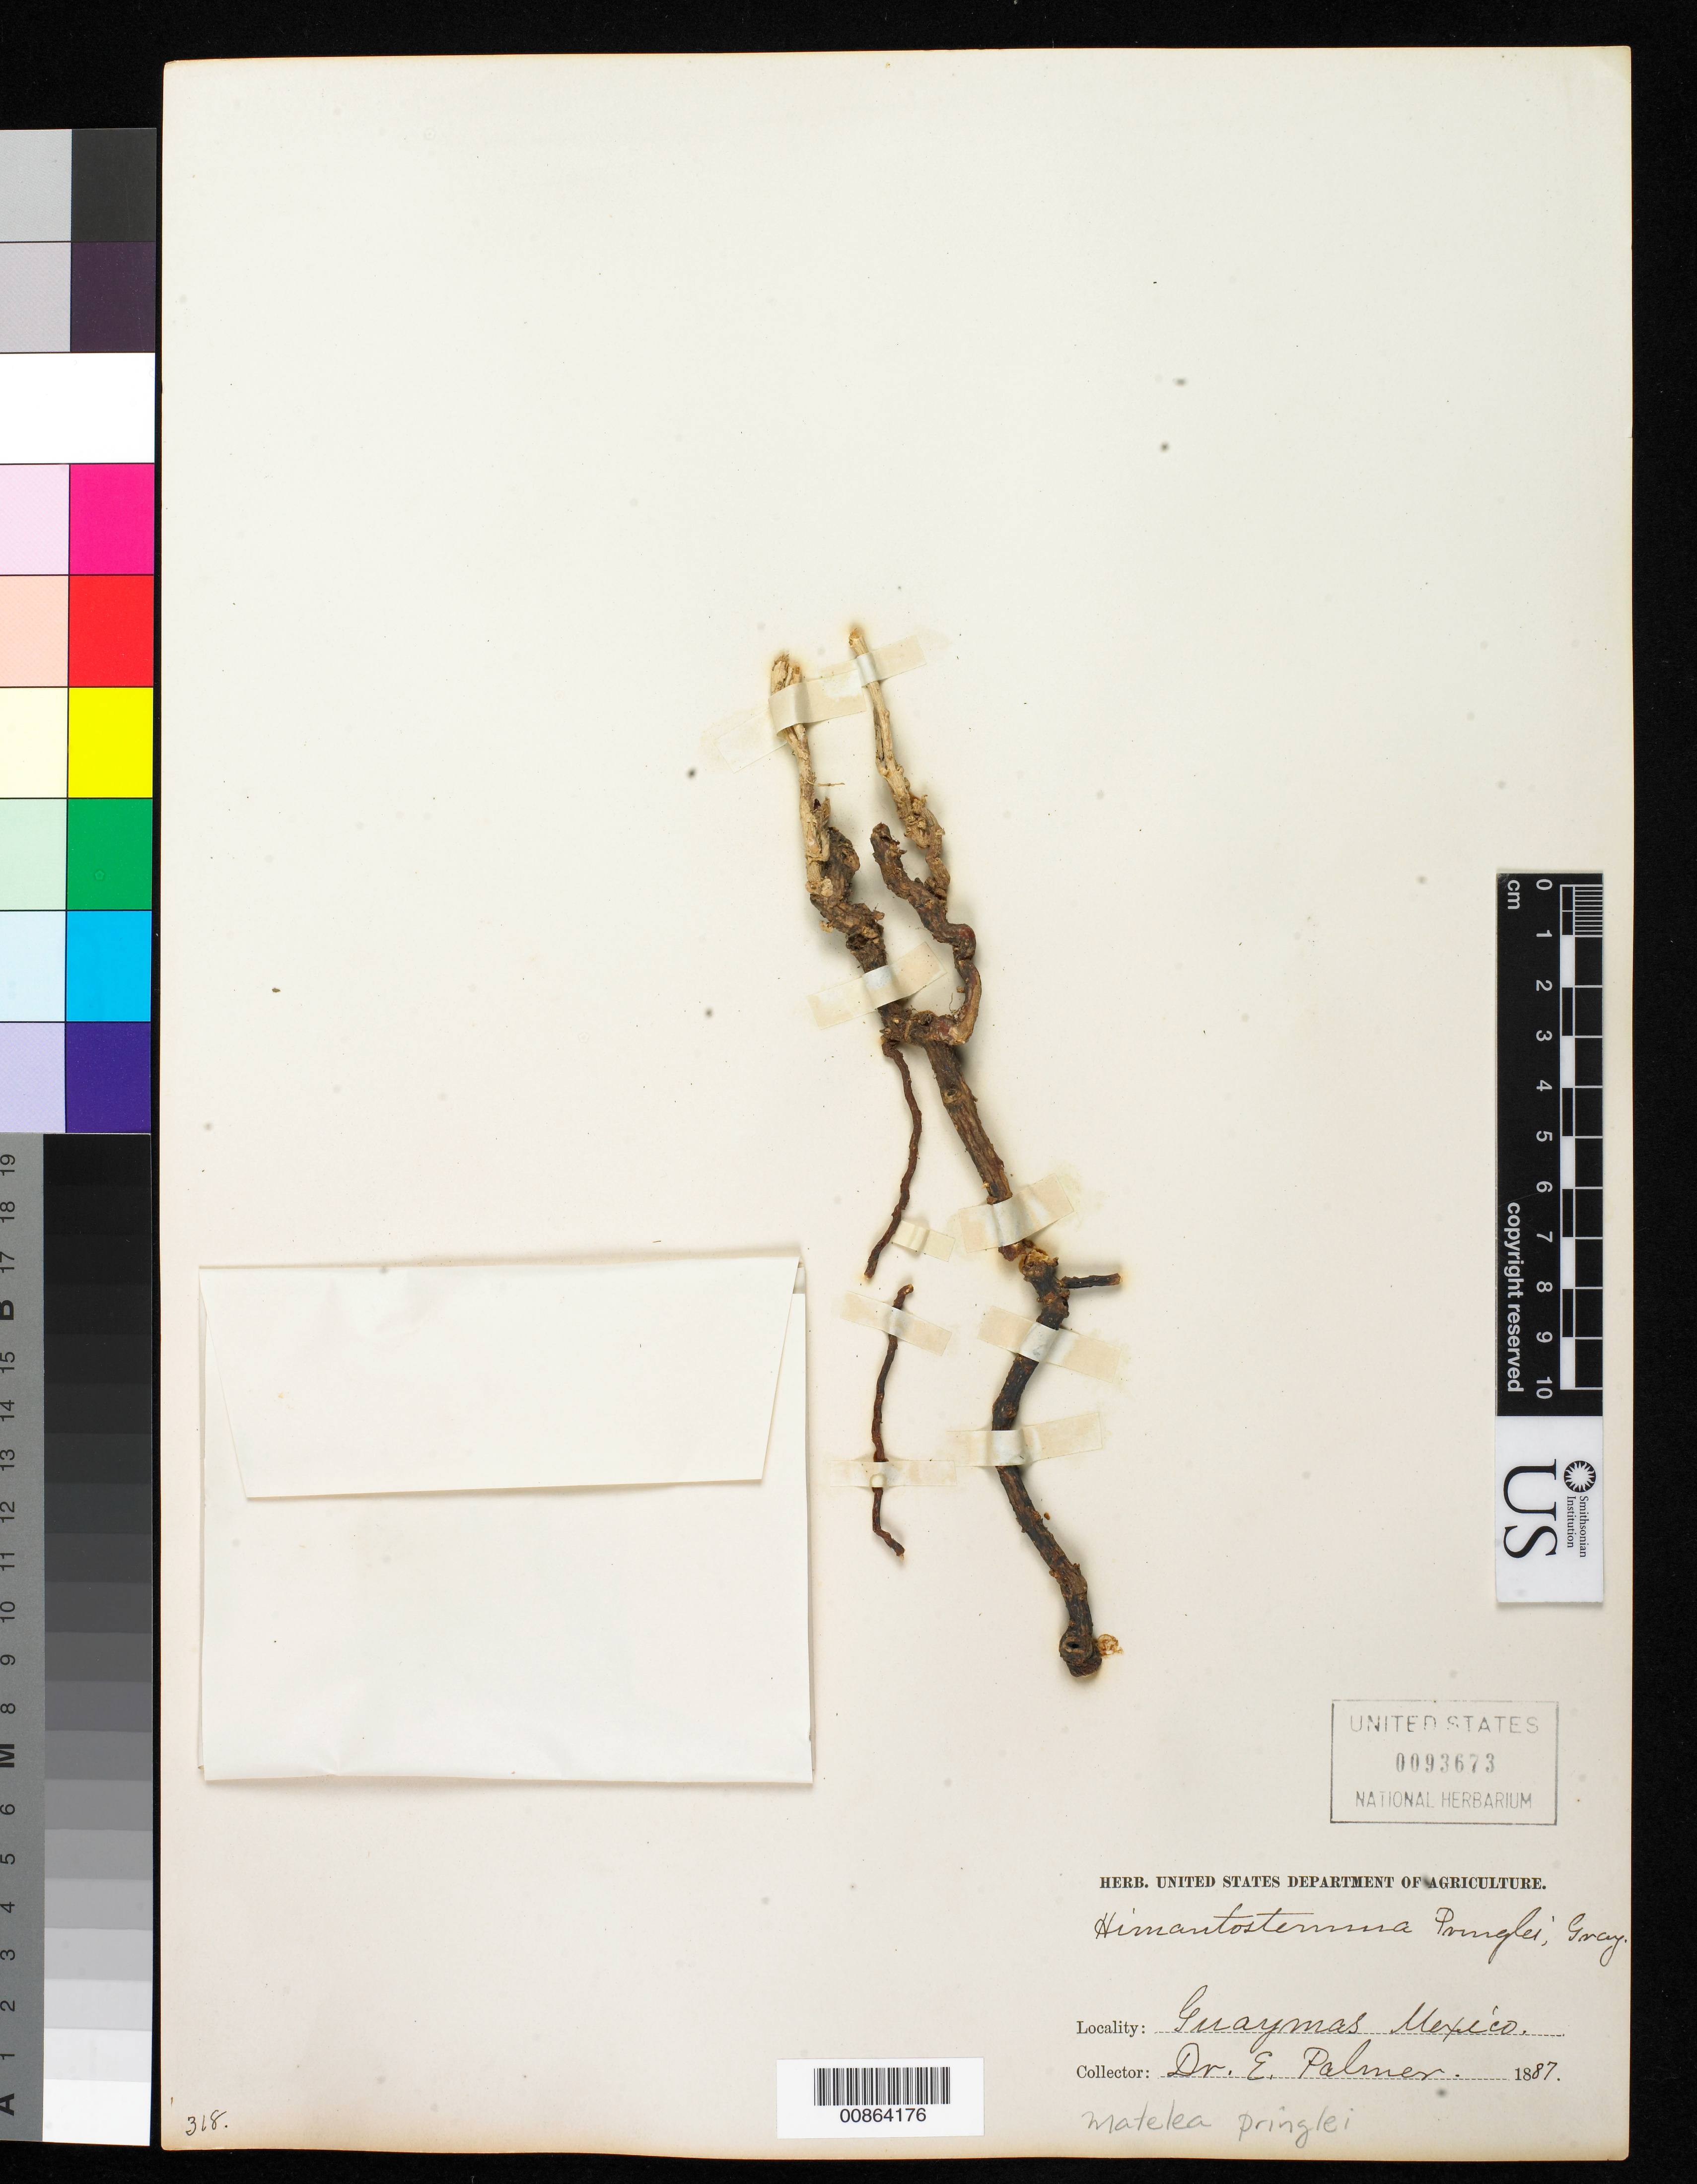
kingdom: Plantae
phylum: Tracheophyta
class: Magnoliopsida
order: Gentianales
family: Apocynaceae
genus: Matelea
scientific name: Matelea pringlei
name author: Woodson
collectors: E. Palmer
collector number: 318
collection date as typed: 1887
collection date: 1887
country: Mexico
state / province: Sonora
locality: Guaymas, Sonora.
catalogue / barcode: US 93673